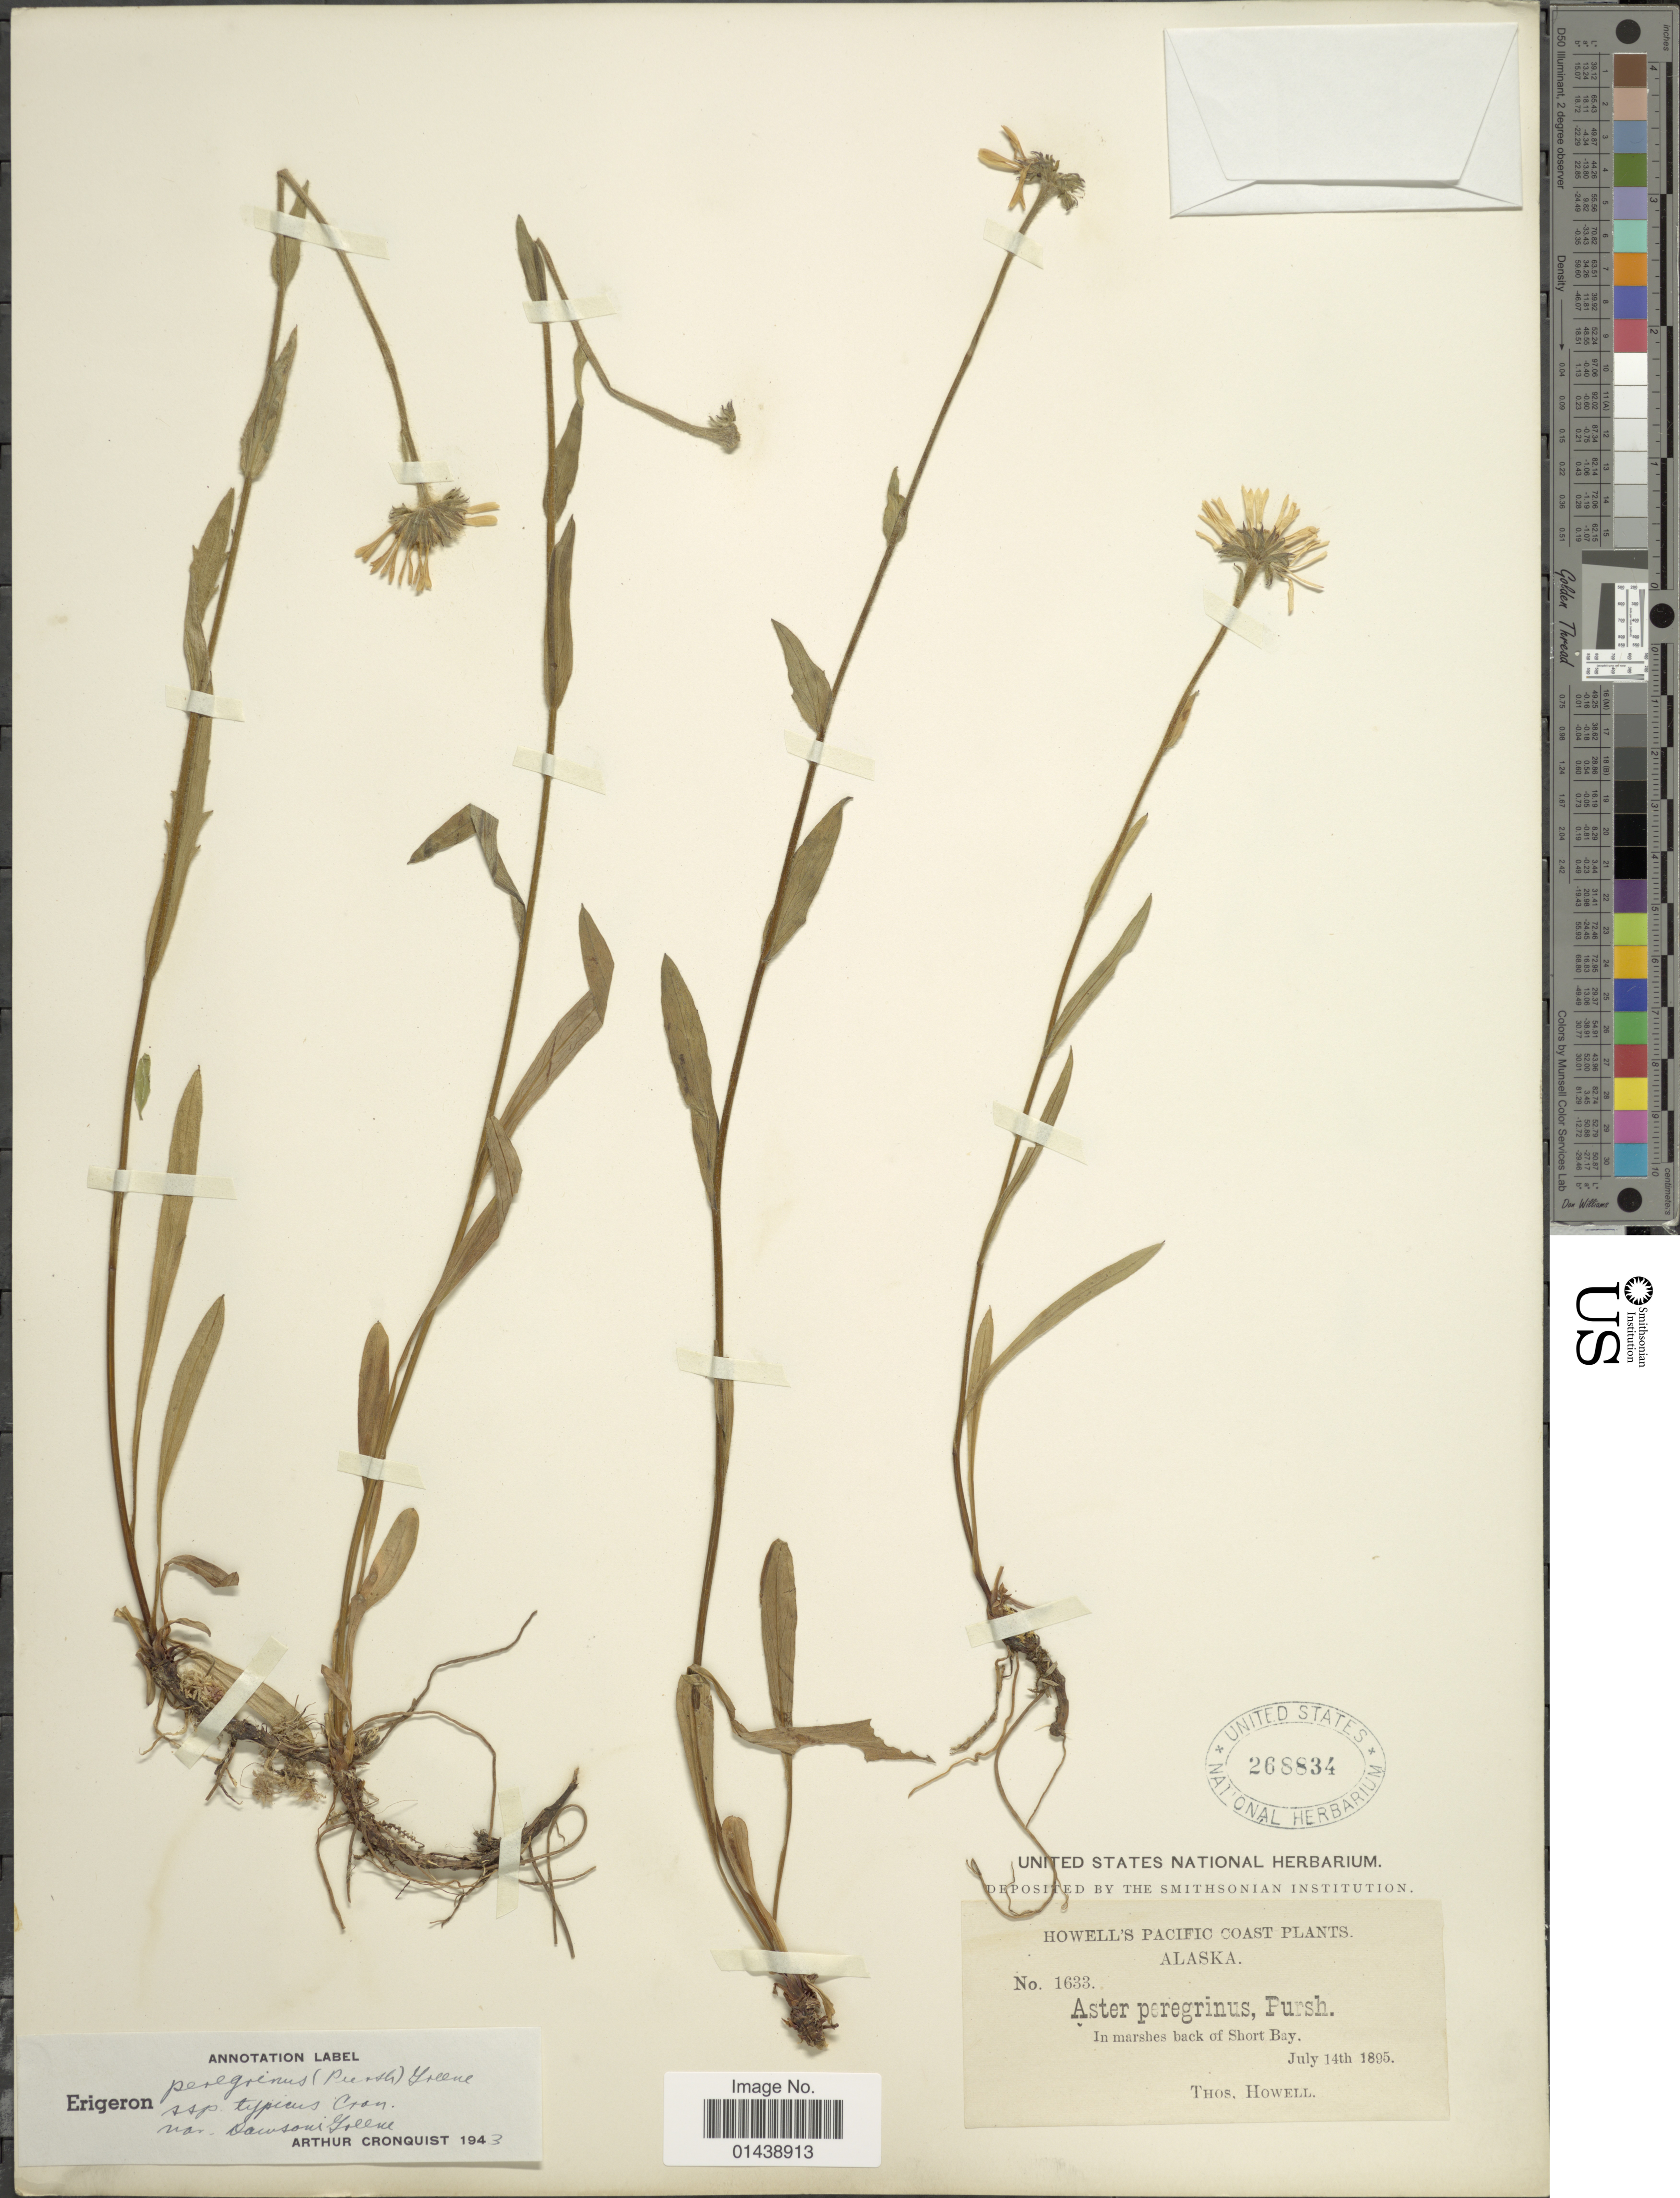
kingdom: Plantae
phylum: Tracheophyta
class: Magnoliopsida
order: Asterales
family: Asteraceae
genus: Erigeron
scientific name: Erigeron peregrinus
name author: (Banks ex Pursh) Greene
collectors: T. Howell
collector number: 1633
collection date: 1895-07-14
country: United States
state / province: Alaska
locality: Pacific Coast. In marshes back of Short Bay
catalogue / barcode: US 268834